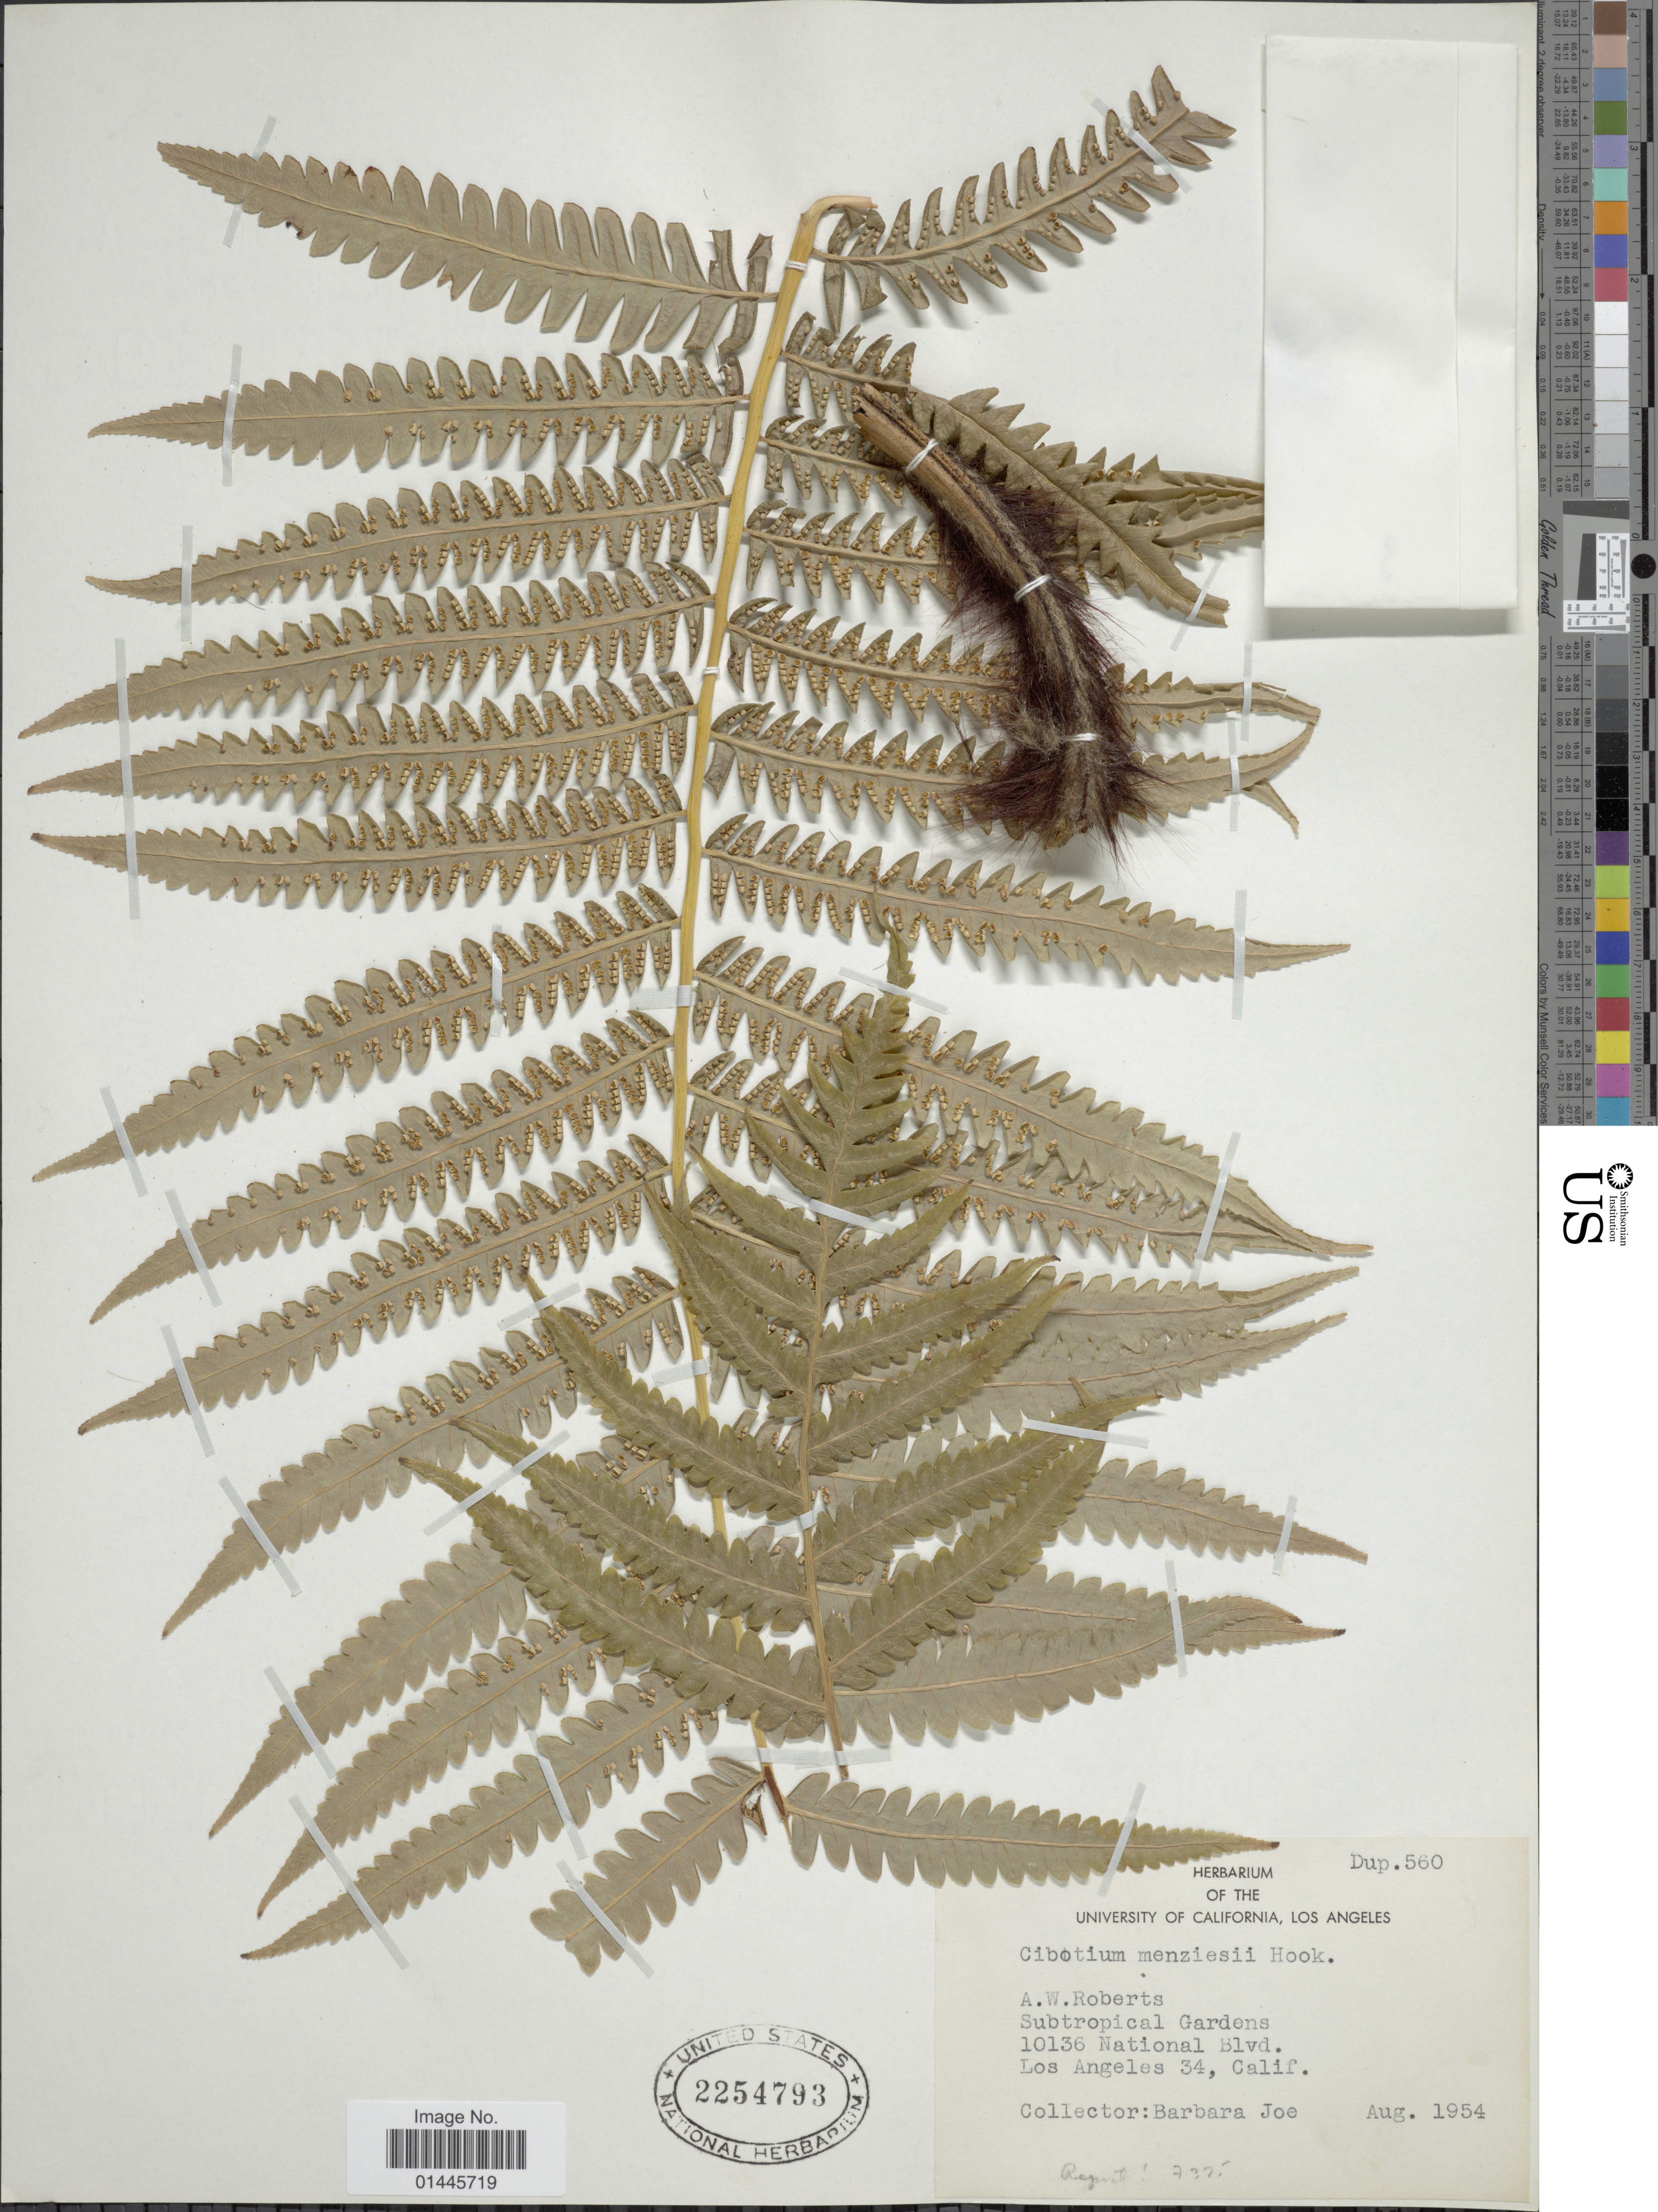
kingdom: Plantae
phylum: Tracheophyta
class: Polypodiopsida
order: Cyatheales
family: Cibotiaceae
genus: Cibotium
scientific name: Cibotium menziesii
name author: Hook.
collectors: B. Joe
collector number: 560?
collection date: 1954-08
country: United States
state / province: California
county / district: Los Angeles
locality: A.W. Roberts, Subtropical Gardens, 10136 National Blvd., Los Angeles 34.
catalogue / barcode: US 2254793